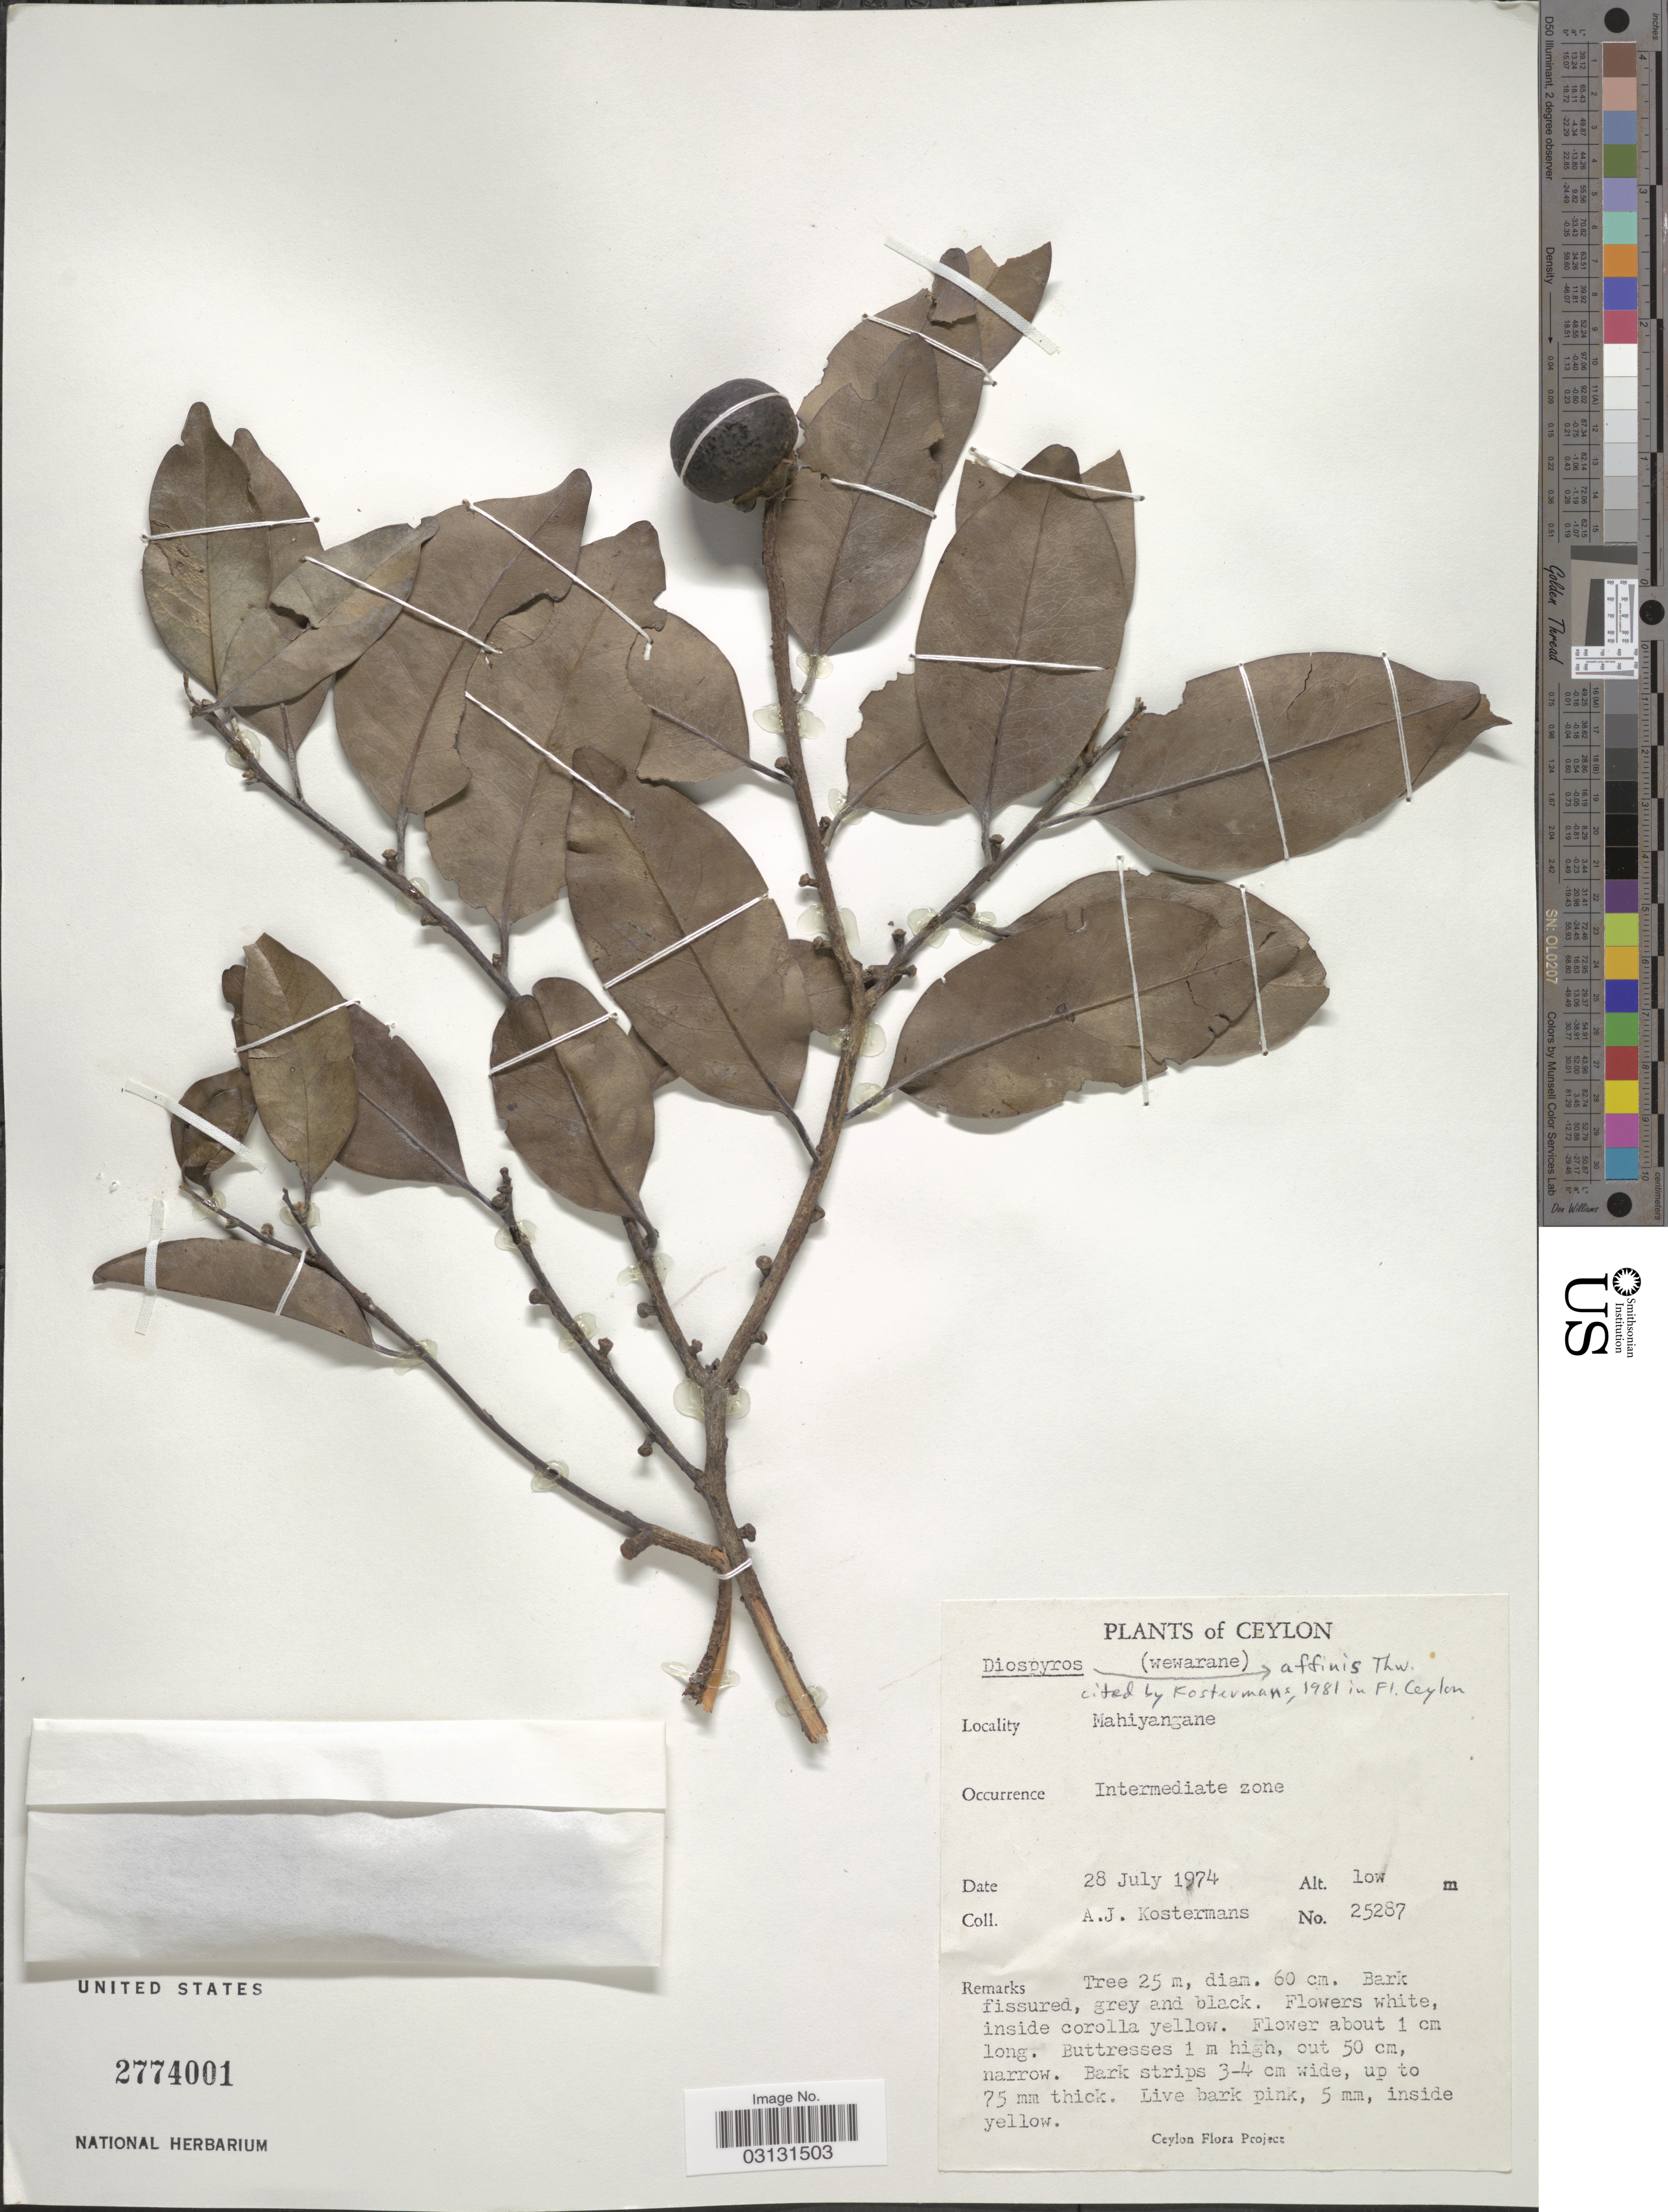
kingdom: Plantae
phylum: Tracheophyta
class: Magnoliopsida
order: Ericales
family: Ebenaceae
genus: Diospyros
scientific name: Diospyros affinis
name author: Thwaites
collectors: A. J. G. Kostermans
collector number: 25287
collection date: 1974-07-28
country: Sri Lanka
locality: Ceylon. Mahiyangane. Intermediate zone.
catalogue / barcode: US 2774001